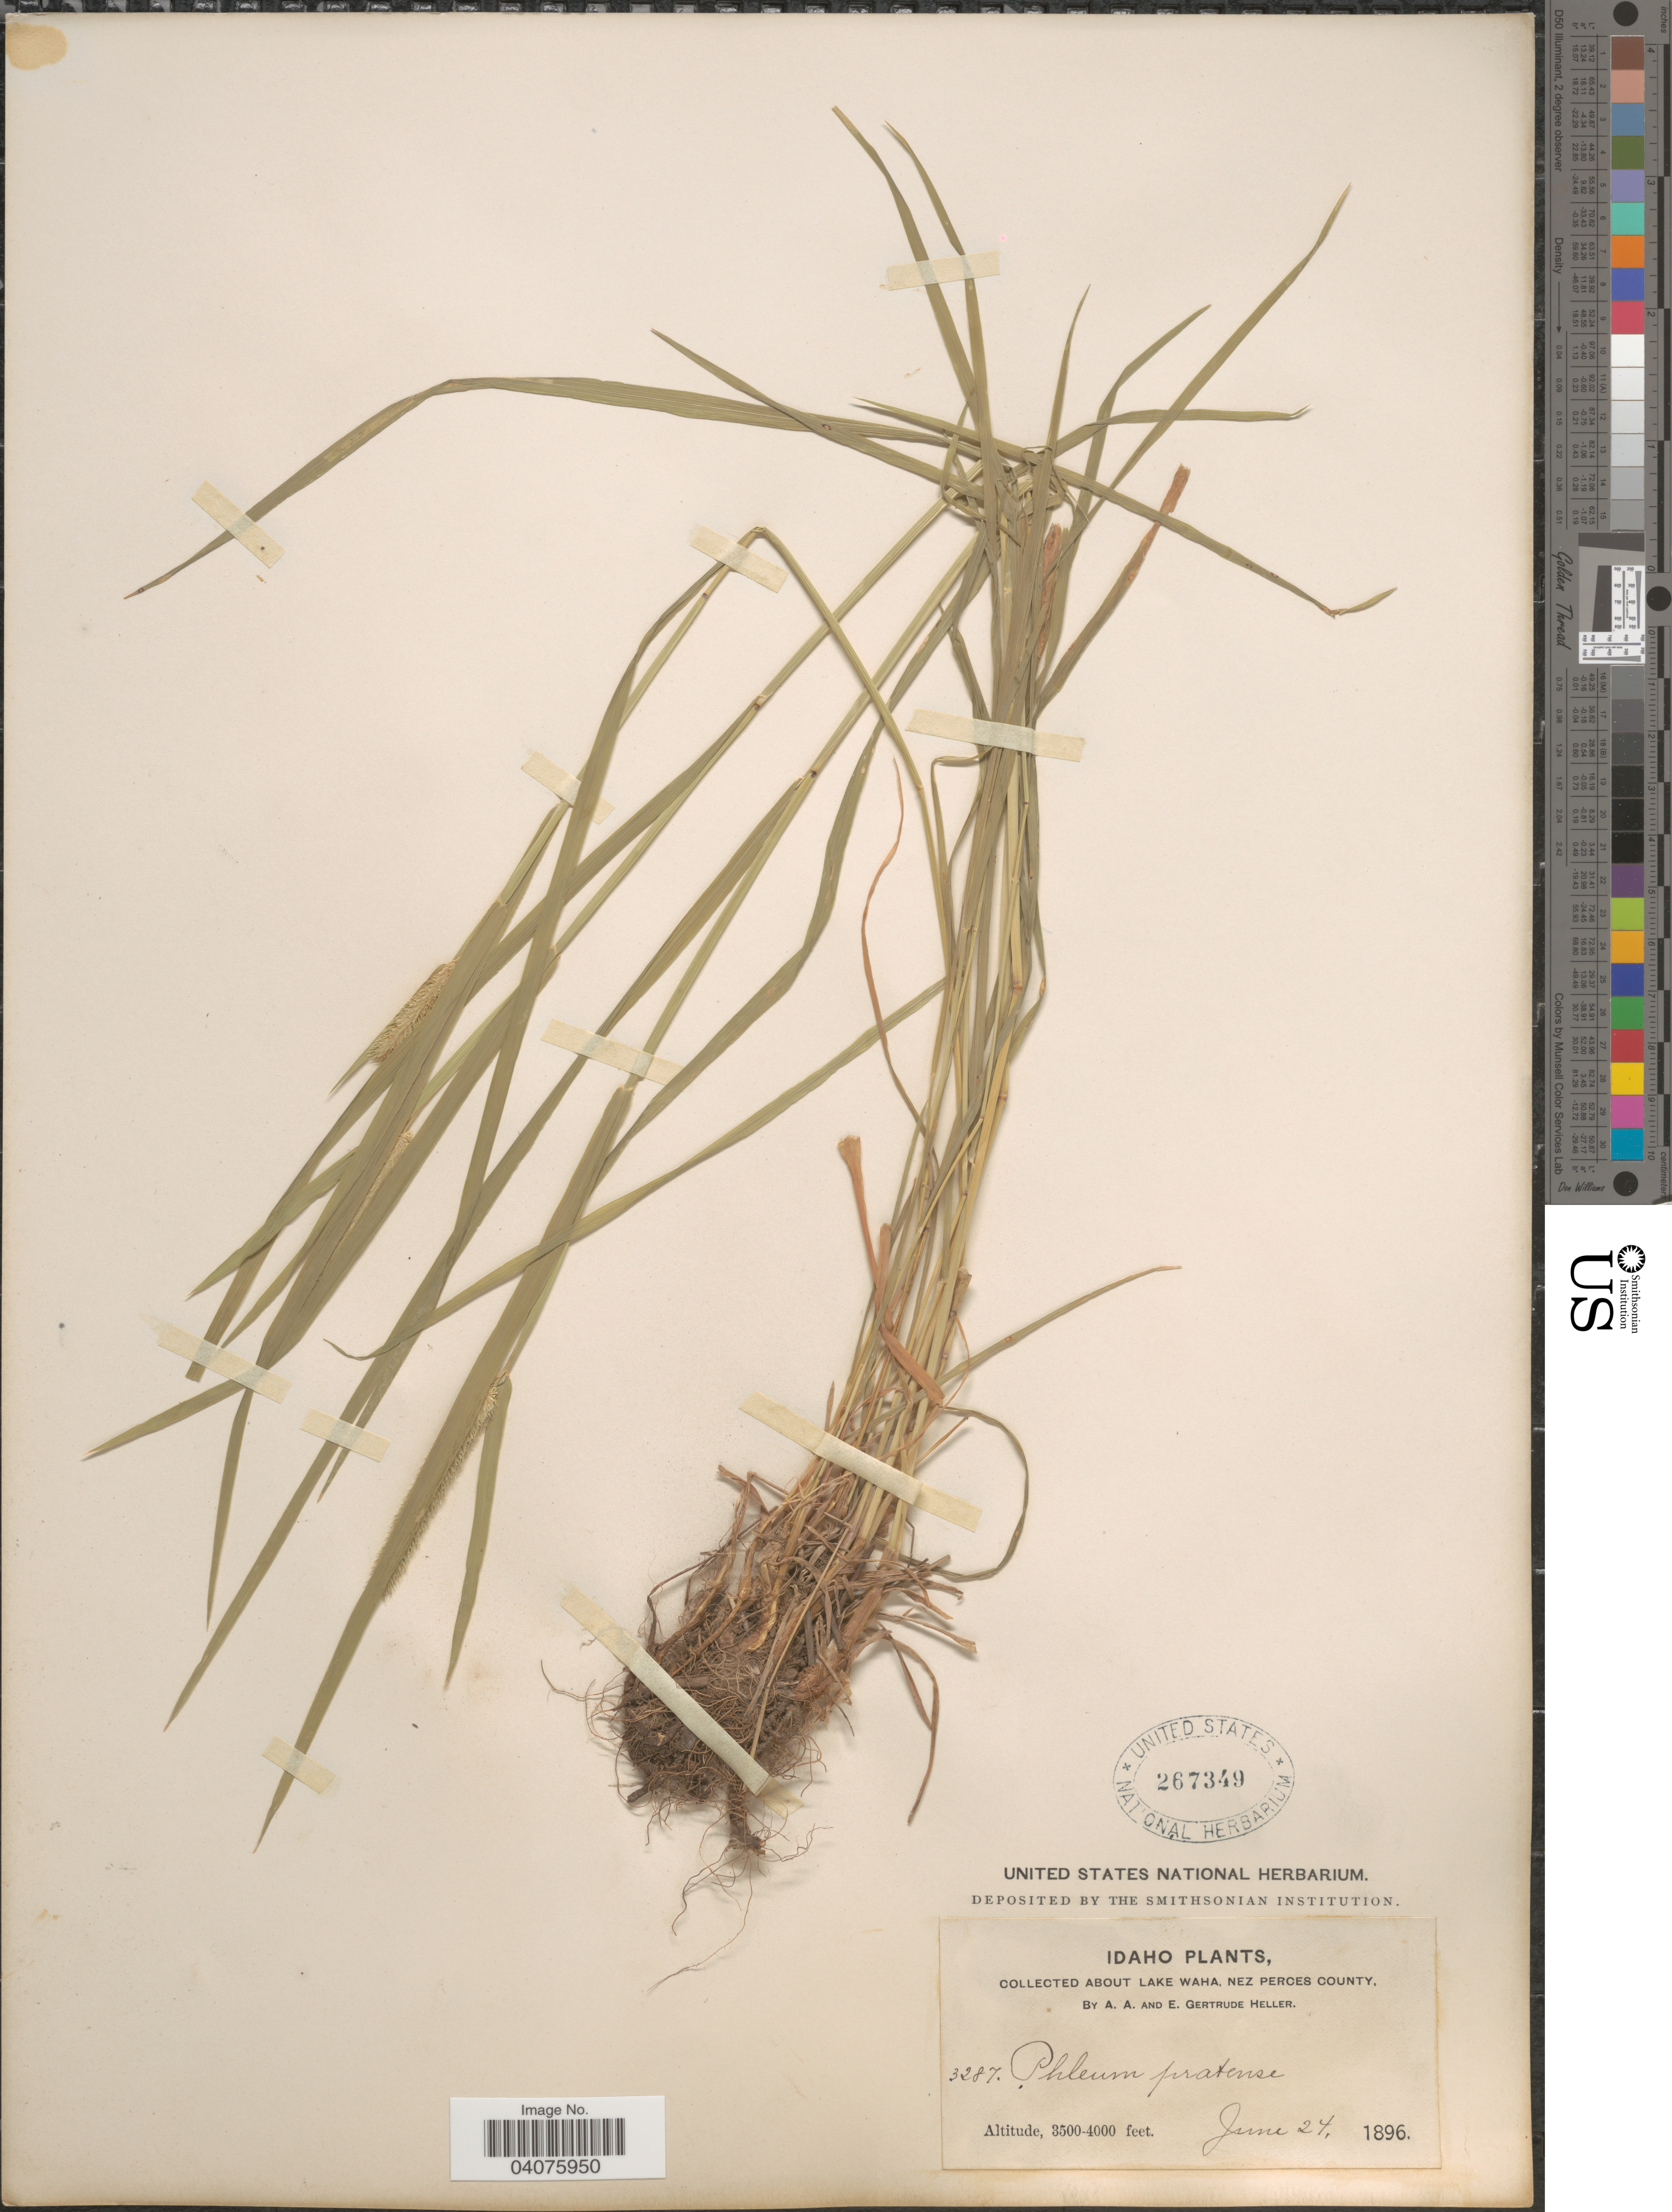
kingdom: Plantae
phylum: Tracheophyta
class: Liliopsida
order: Poales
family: Poaceae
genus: Phleum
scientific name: Phleum pratense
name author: L.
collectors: A. A. Heller & E. G. Heller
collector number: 3287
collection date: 1896-06-24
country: United States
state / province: Idaho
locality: About Lake Waha, Nez Perces County.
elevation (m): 1067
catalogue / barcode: US 267349